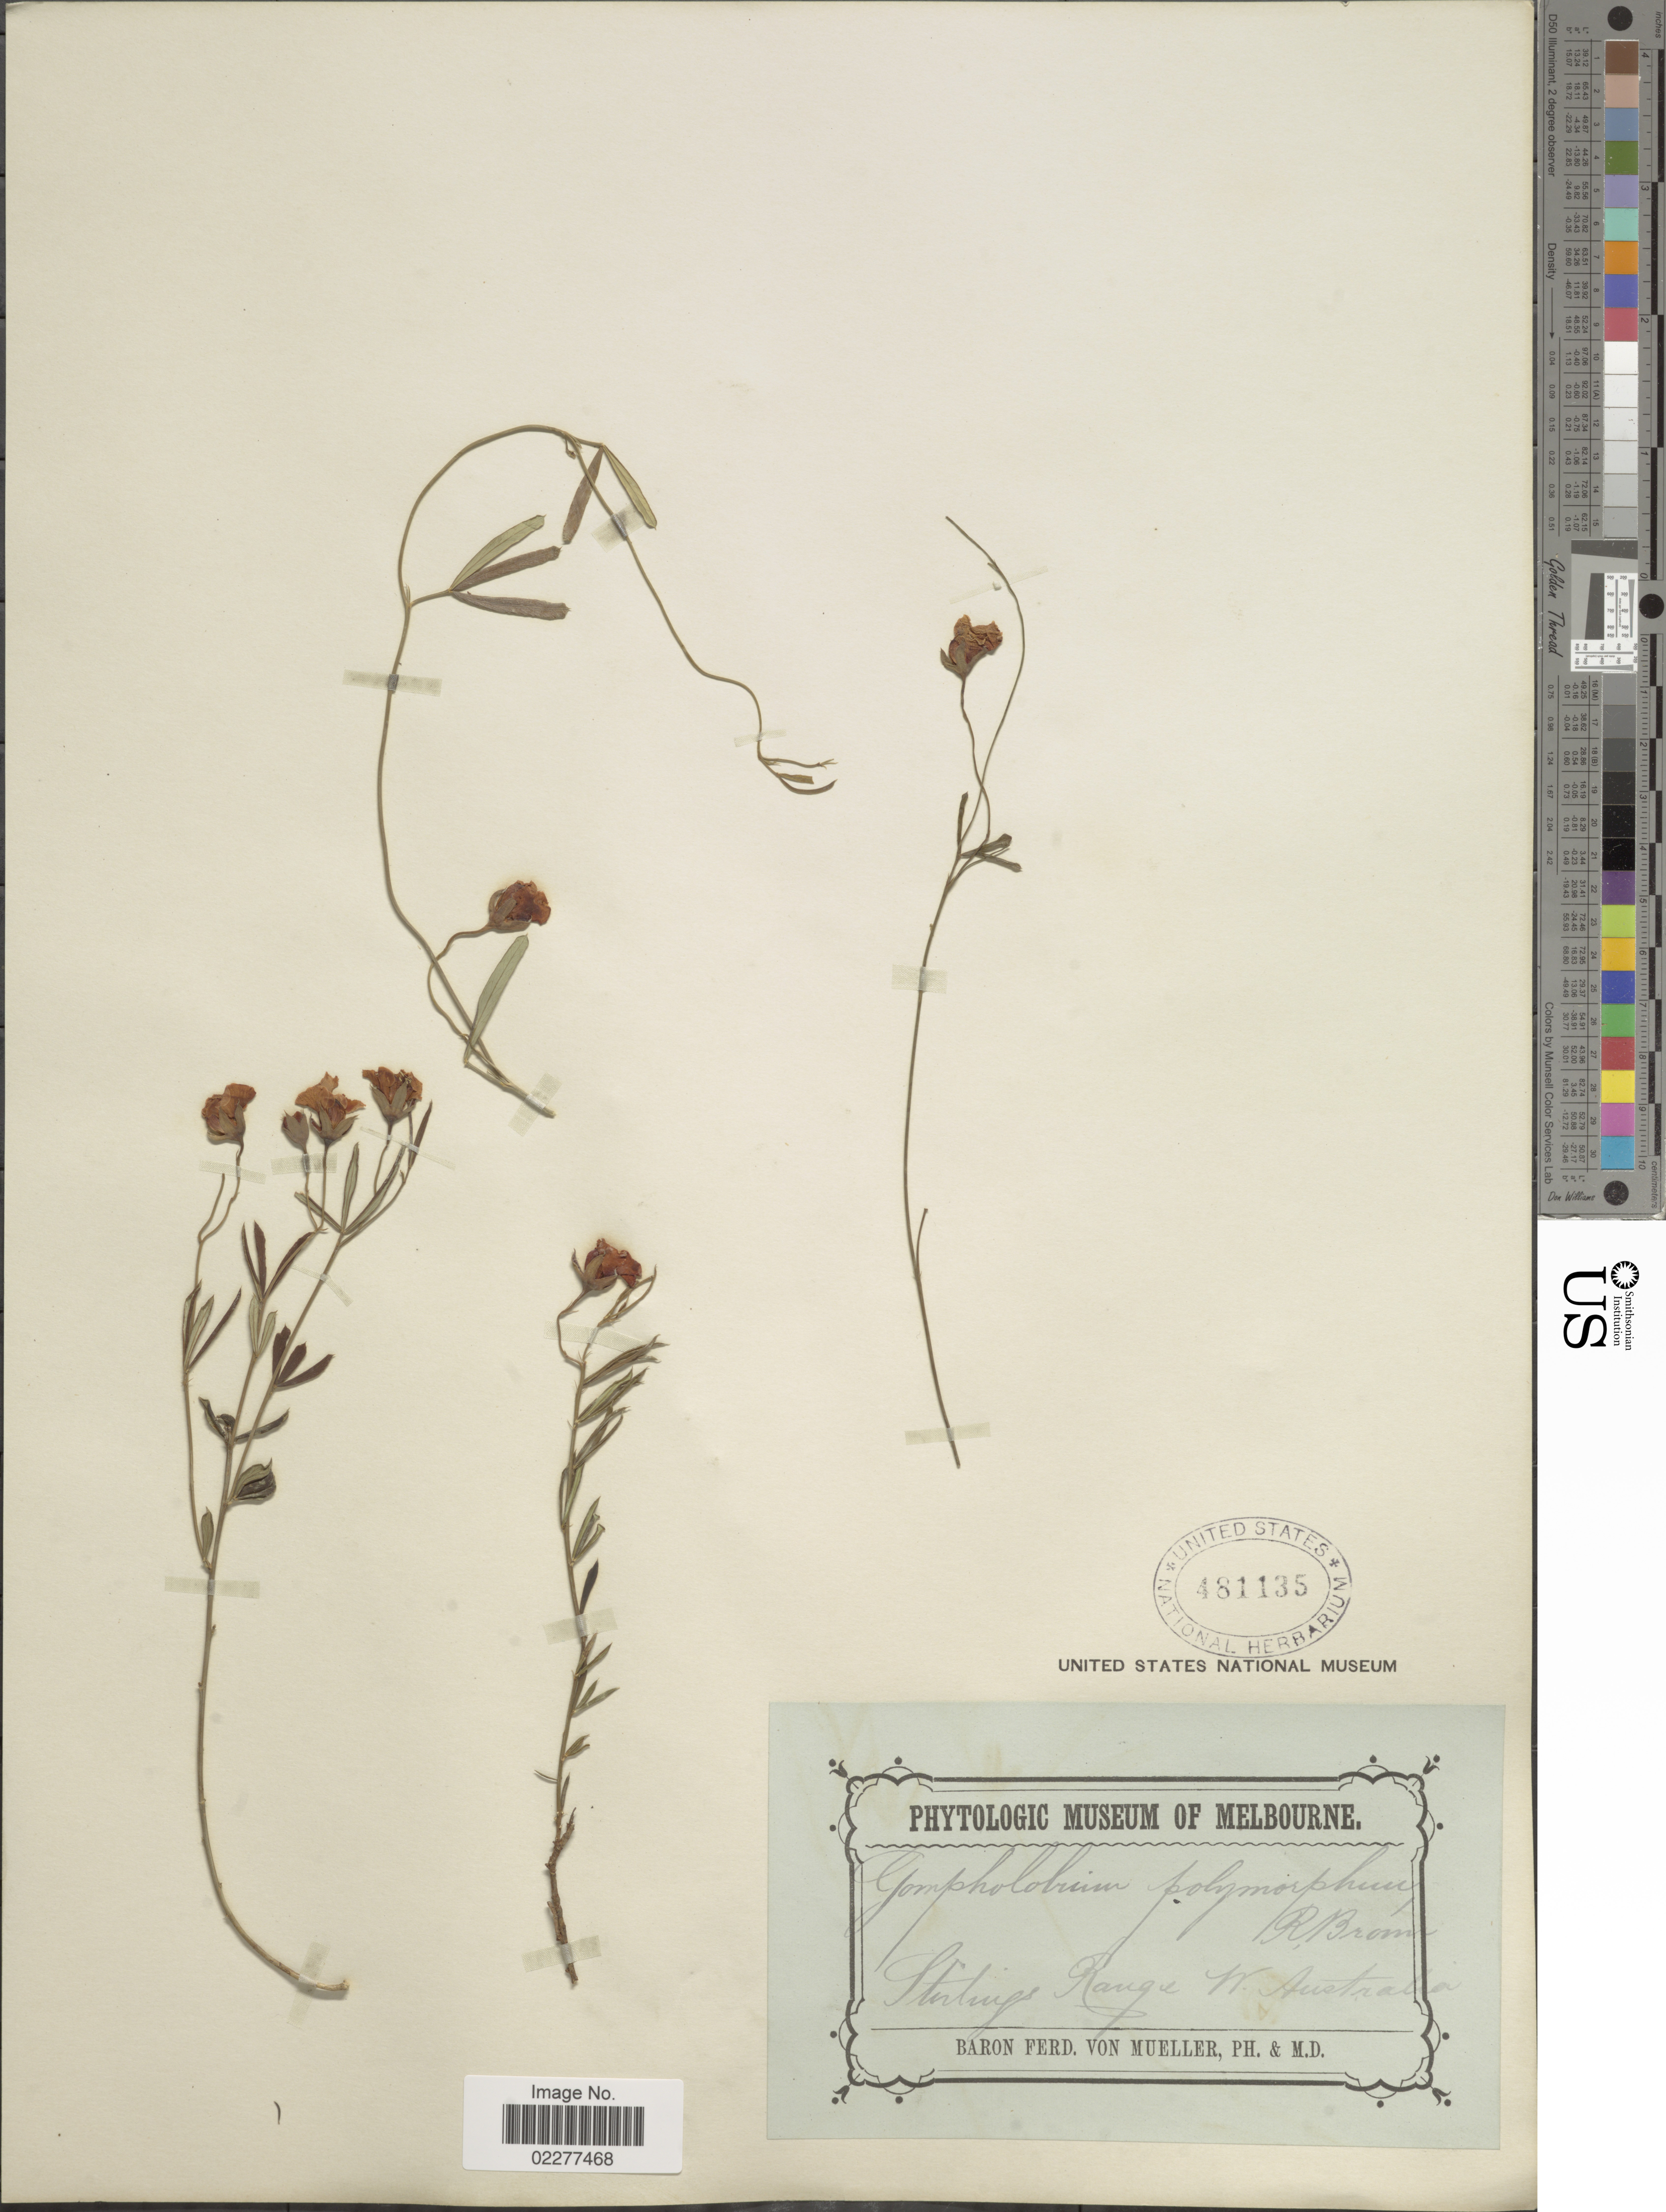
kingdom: Plantae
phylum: Tracheophyta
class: Magnoliopsida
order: Fabales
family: Fabaceae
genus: Gompholobium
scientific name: Gompholobium polymorphum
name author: R. Br.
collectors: F. von Mueller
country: Australia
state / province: Western Australia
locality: Stirlings Range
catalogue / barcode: US 481135